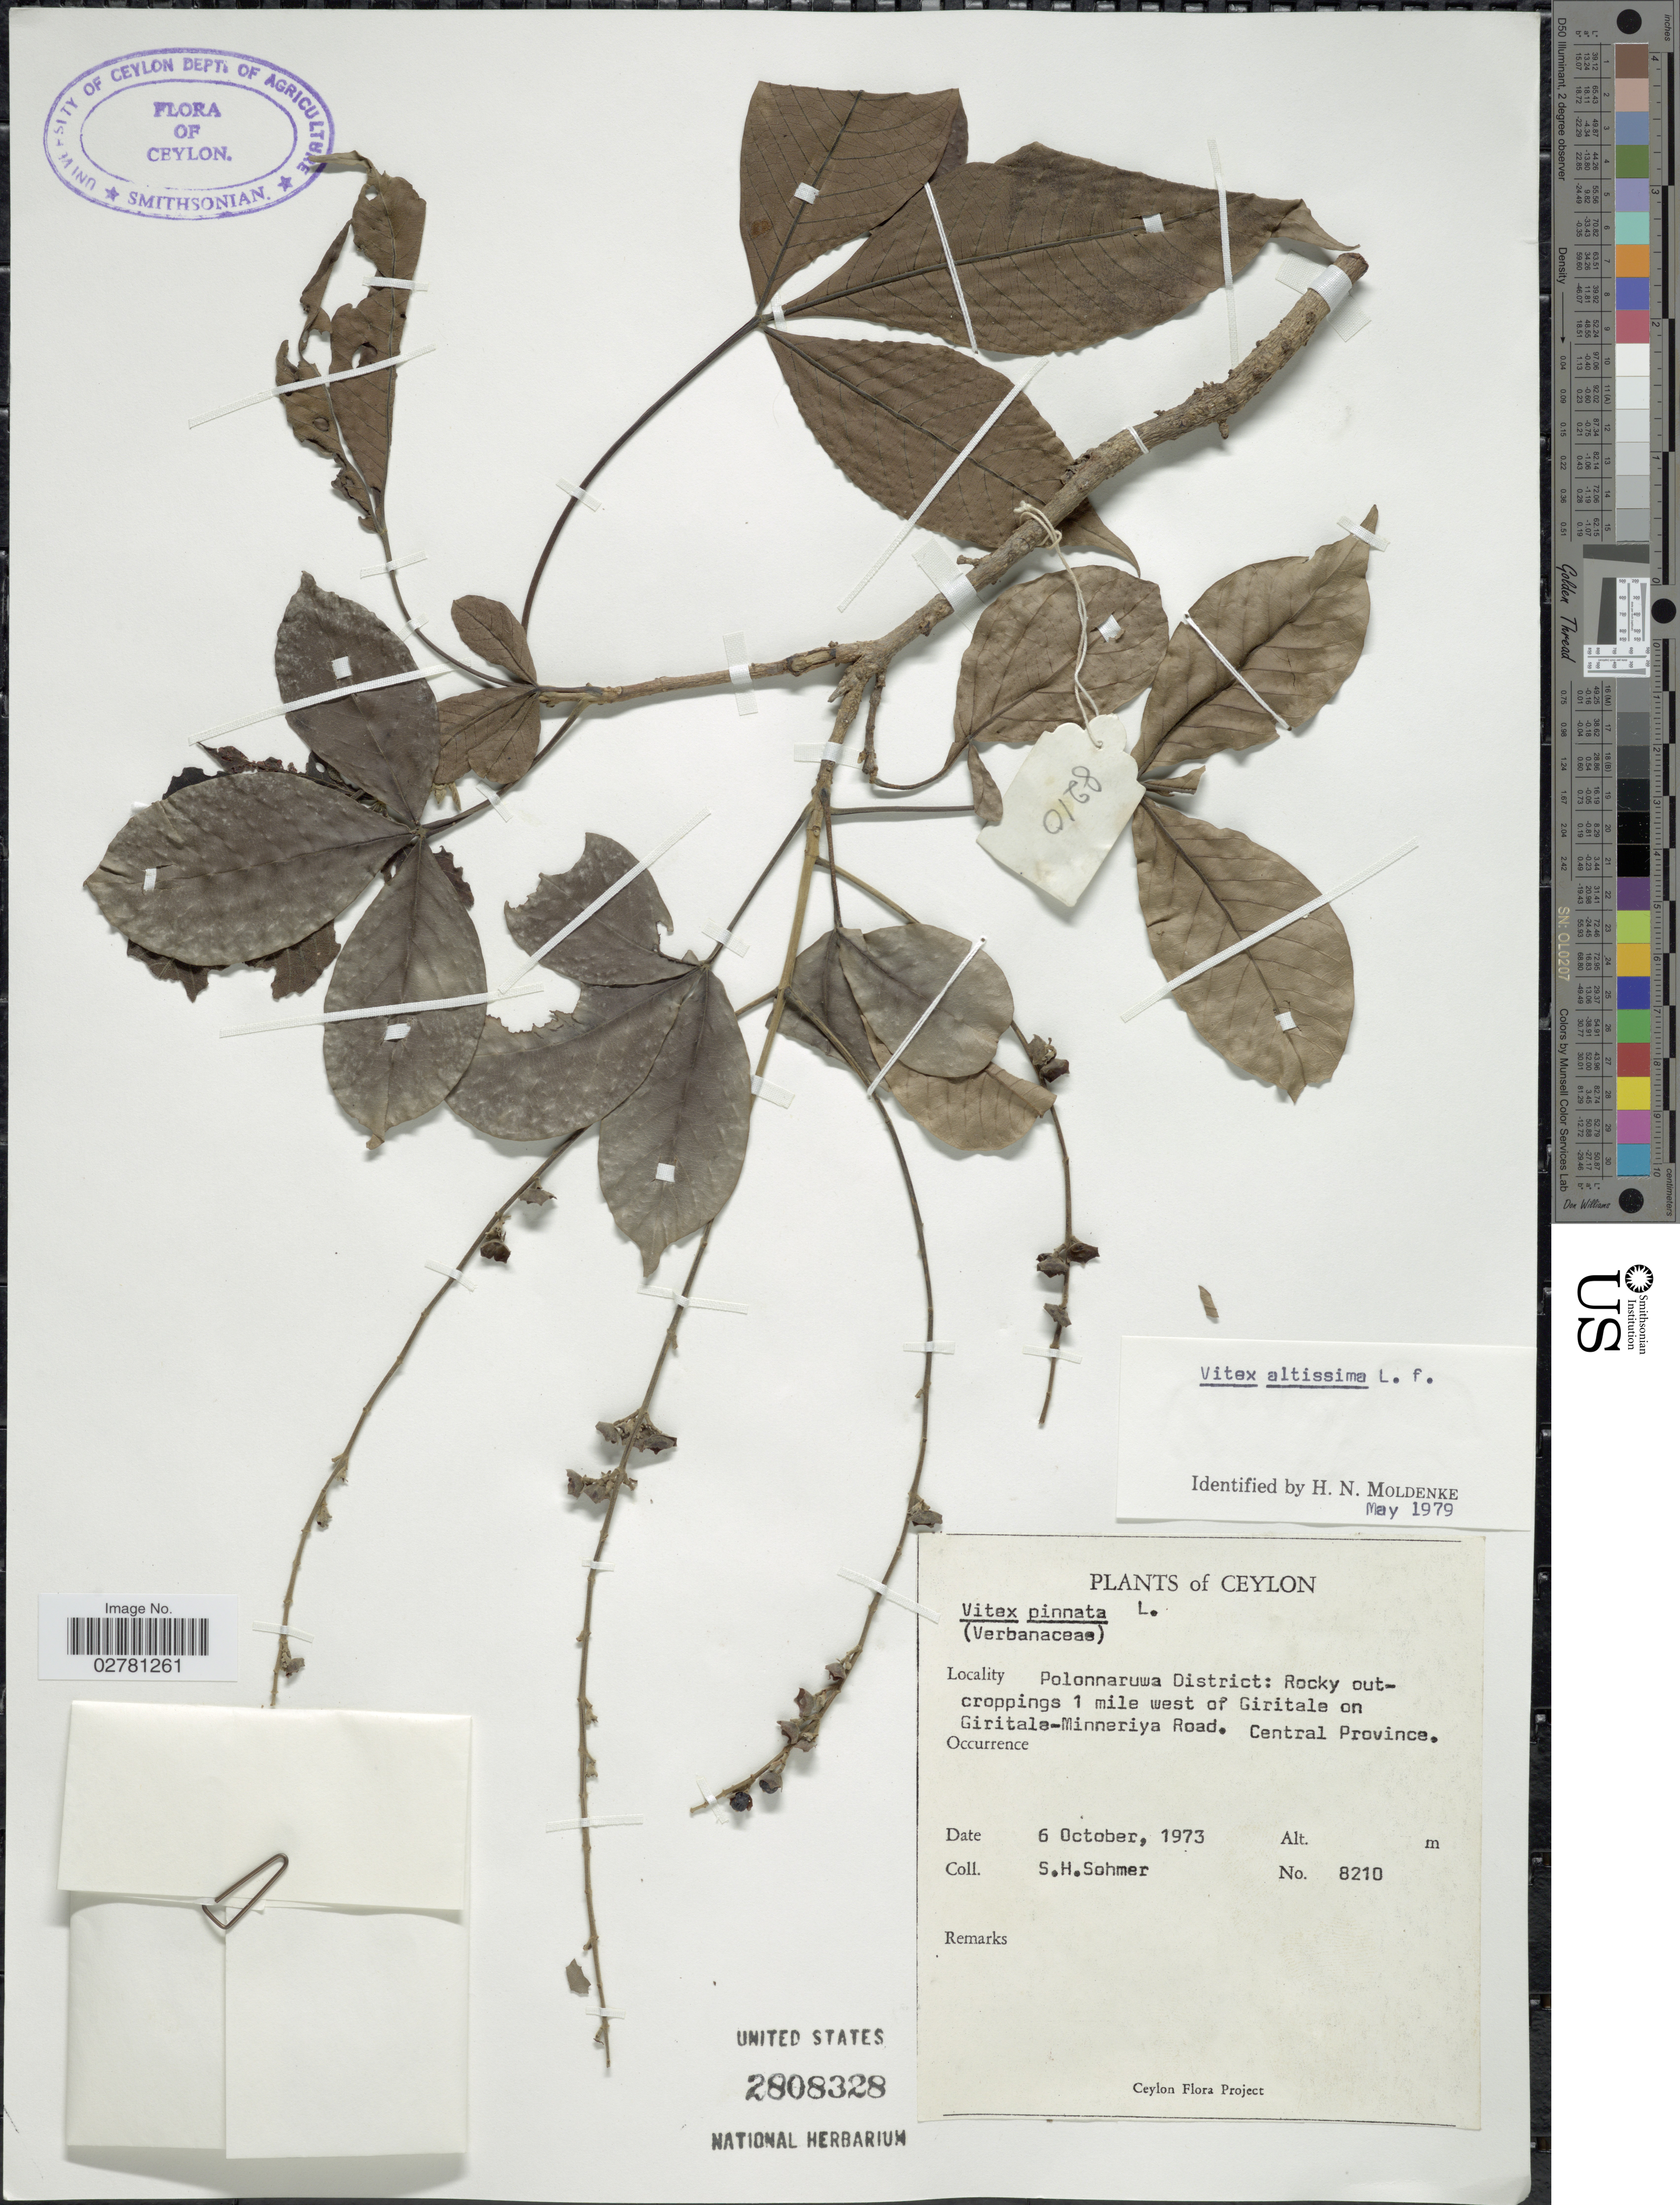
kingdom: Plantae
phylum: Tracheophyta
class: Magnoliopsida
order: Lamiales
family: Lamiaceae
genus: Vitex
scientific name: Vitex altissima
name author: L. f.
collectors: S. H. Sohmer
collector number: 8210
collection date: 1973-10-06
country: Sri Lanka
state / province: Central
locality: Ceylon. Polonnaruwa District: Rocky outcroppings 1 mile west of Giritale on Giritale-Minneriya Road.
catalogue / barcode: US 2808328